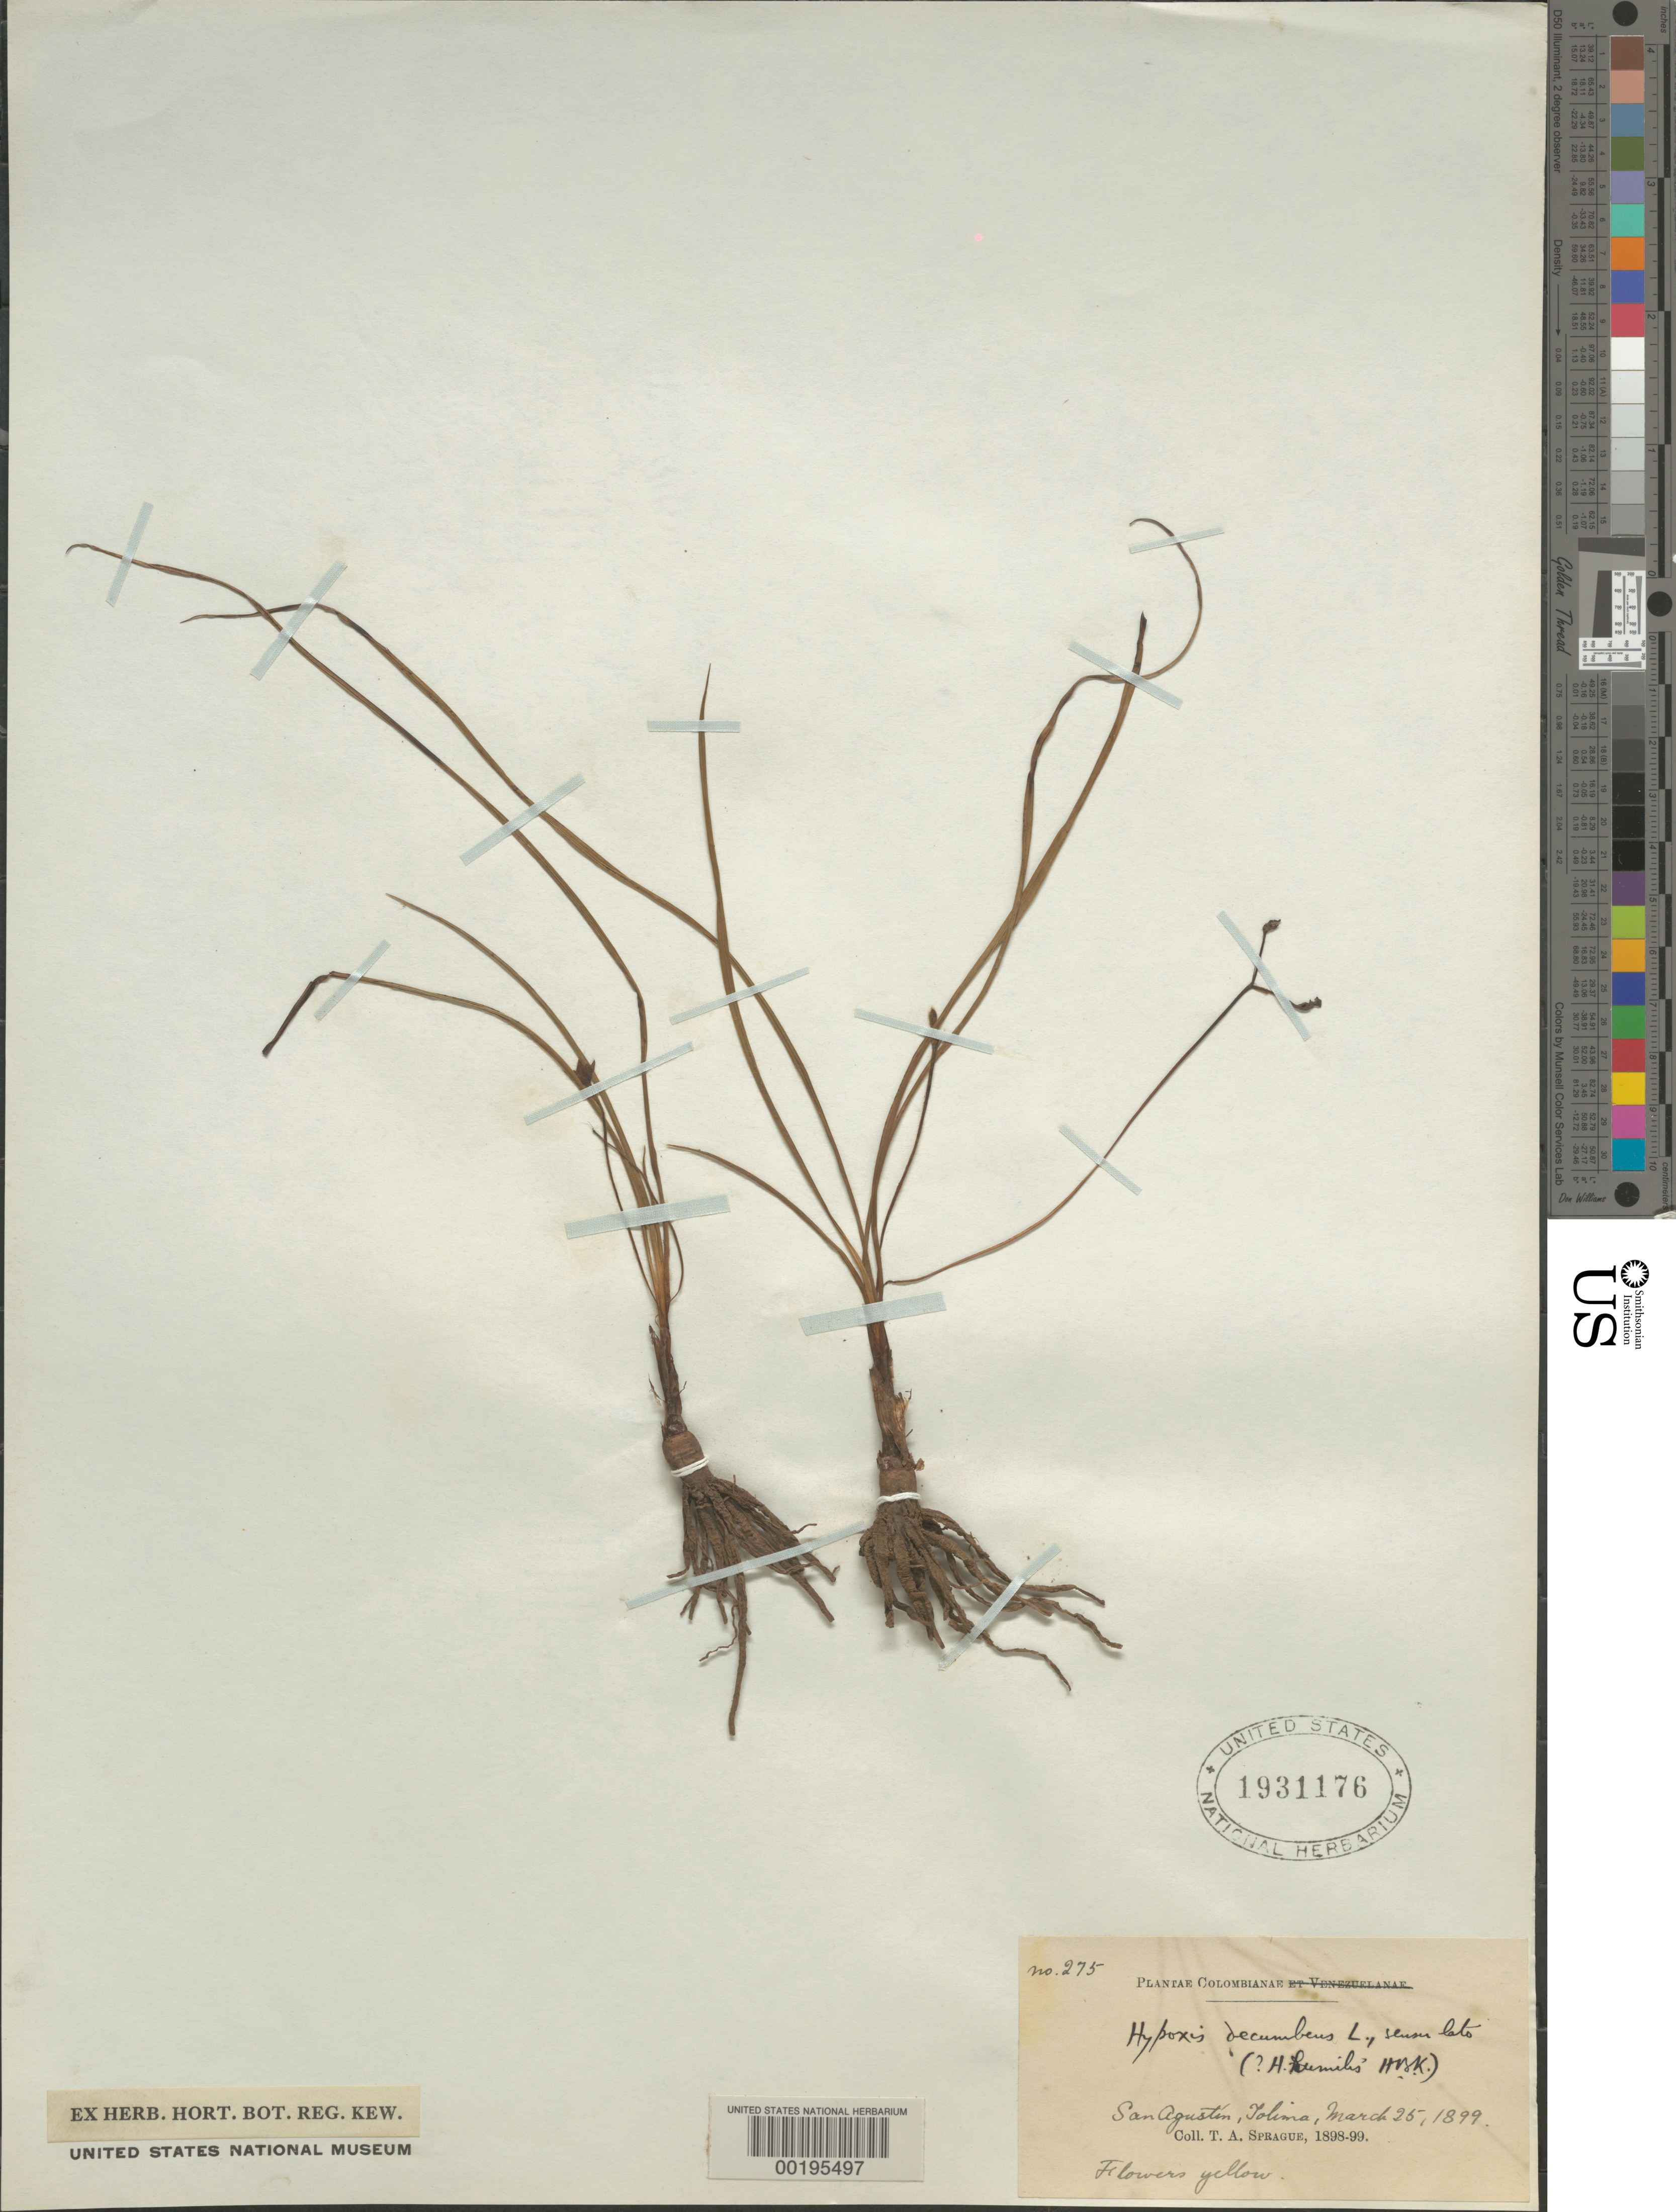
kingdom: Plantae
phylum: Tracheophyta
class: Liliopsida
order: Asparagales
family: Hypoxidaceae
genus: Hypoxis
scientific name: Hypoxis sp.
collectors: T. A. Sprague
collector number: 275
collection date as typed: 25 Mar 1899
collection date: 1899-03-25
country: Colombia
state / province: Tolima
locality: San Agustin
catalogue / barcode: US 1931176